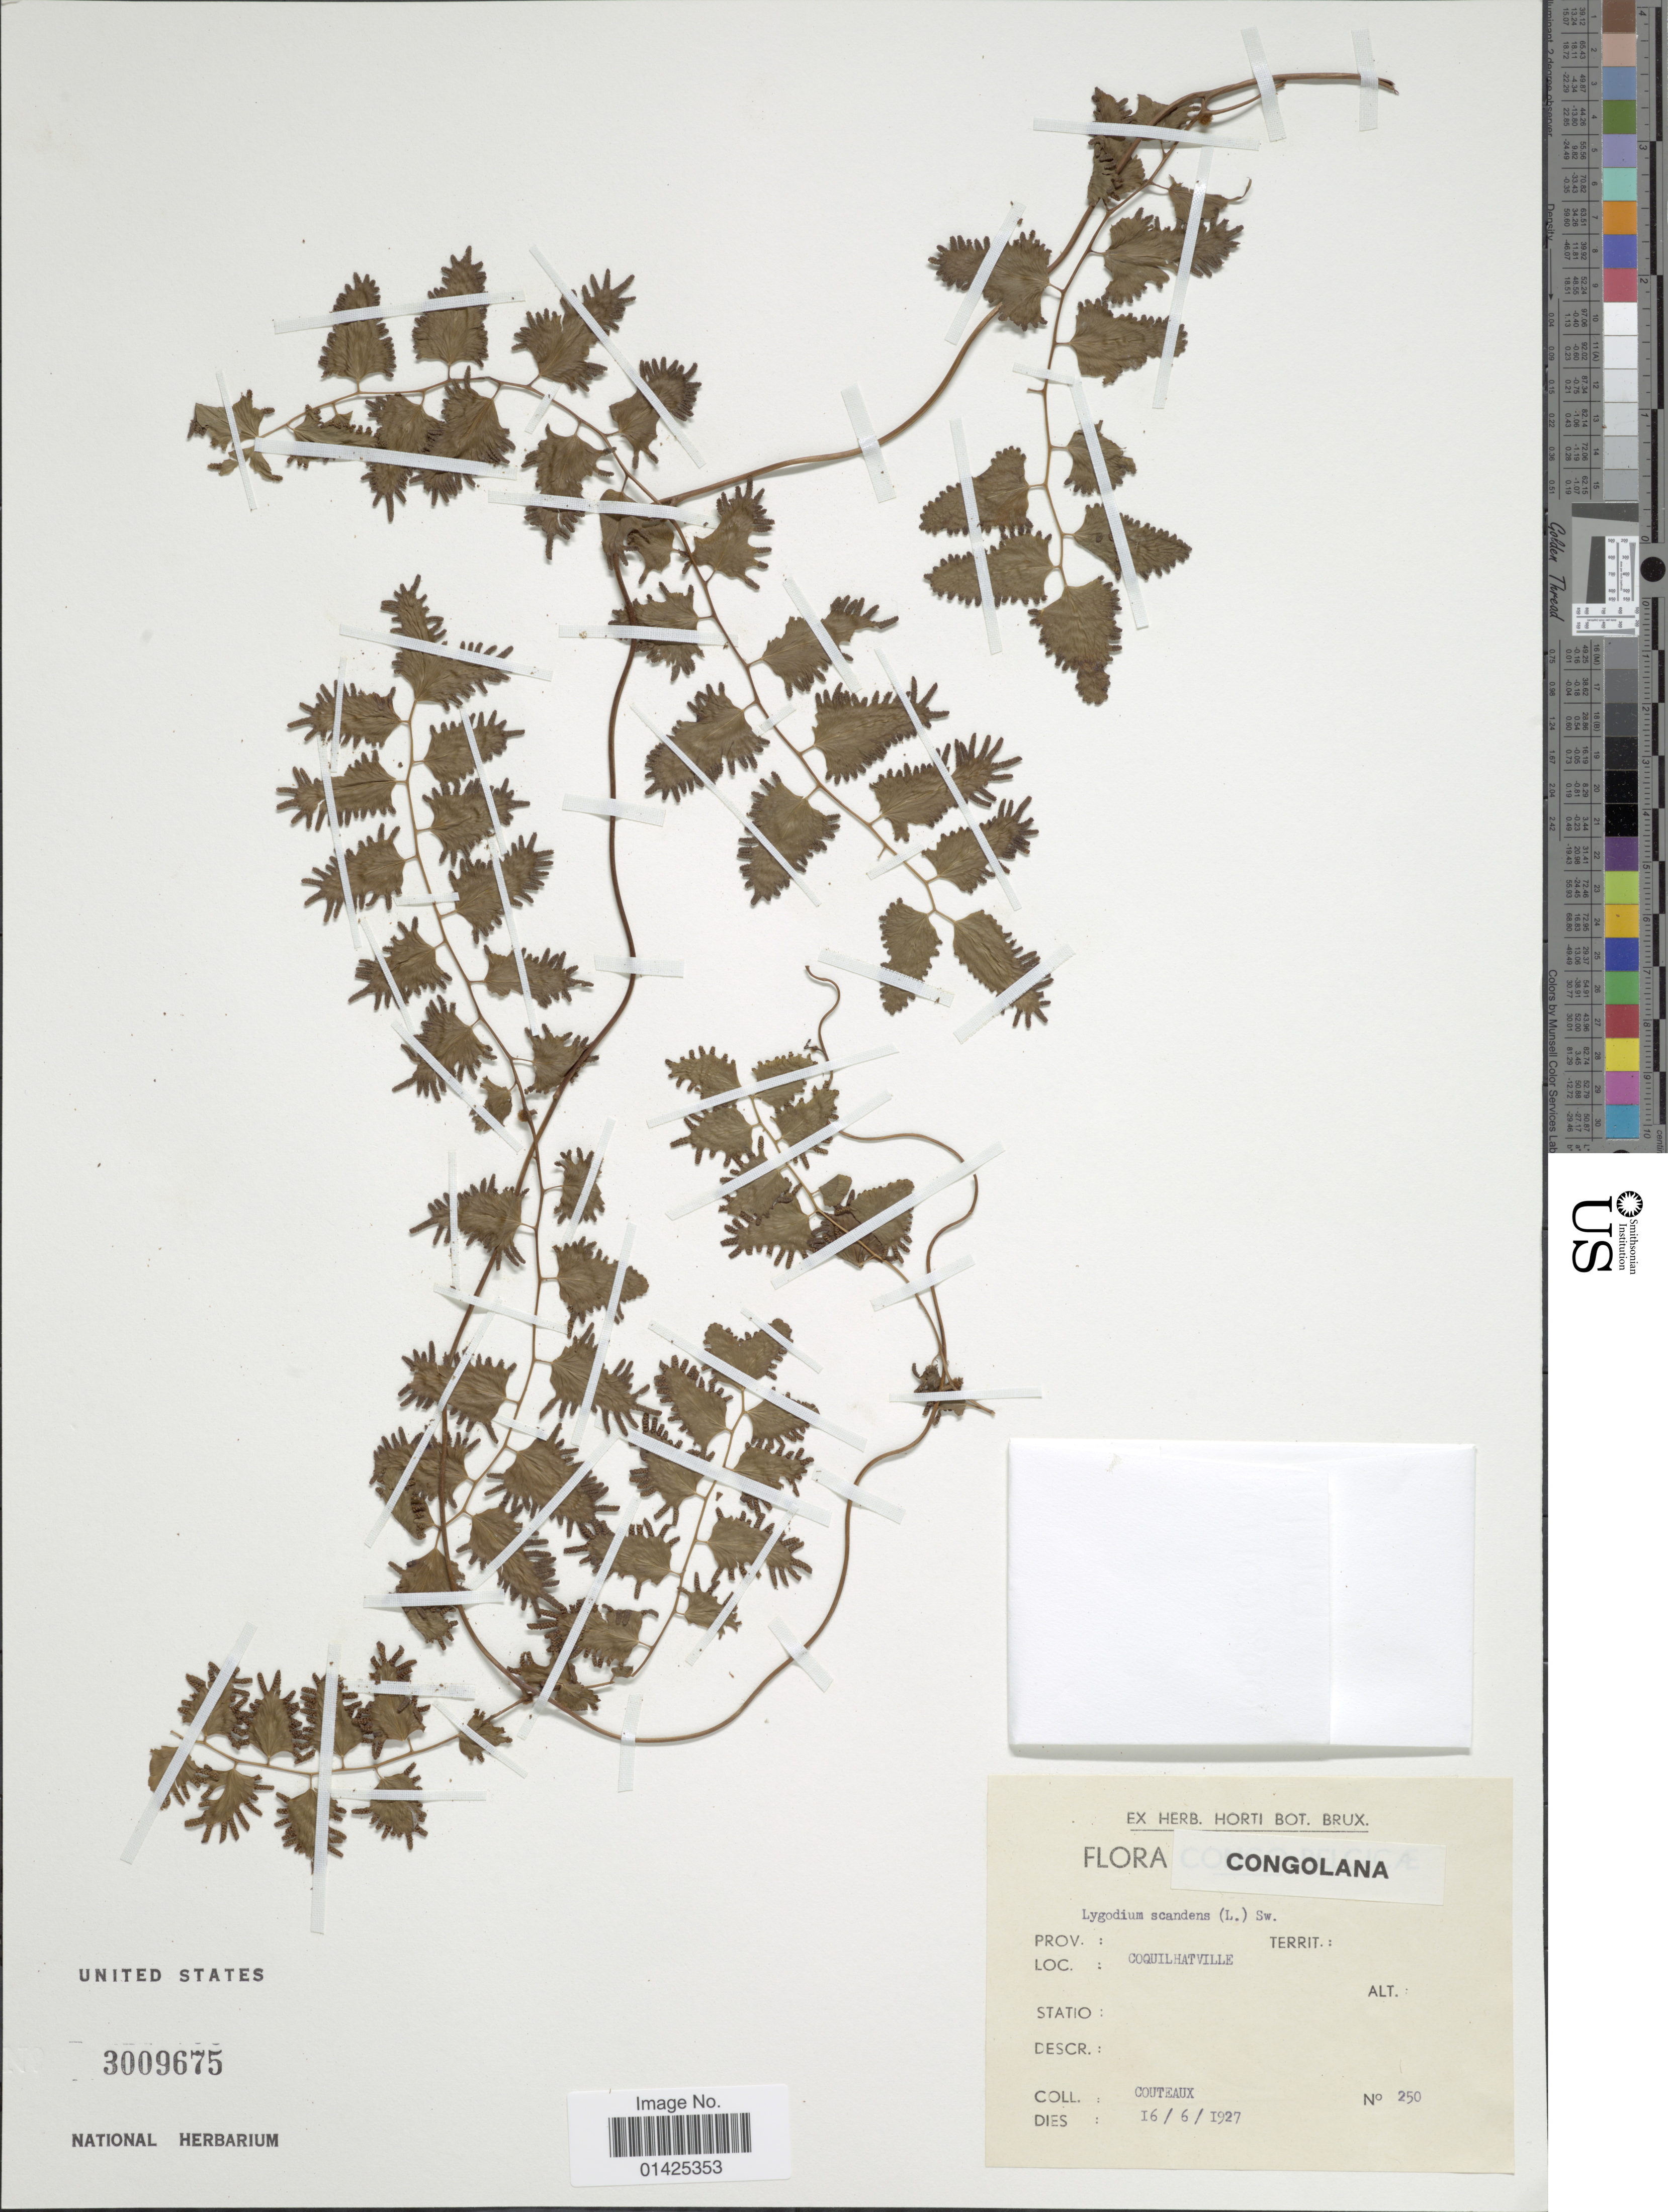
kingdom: Plantae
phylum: Tracheophyta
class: Polypodiopsida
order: Schizaeales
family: Lygodiaceae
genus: Lygodium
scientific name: Lygodium microphyllum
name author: (Cav.) R. Br.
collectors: -. Couteaux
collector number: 250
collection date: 1927-06-16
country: Congo, Democratic Republic of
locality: Congolana, Coquilhatville.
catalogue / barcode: US 3009675